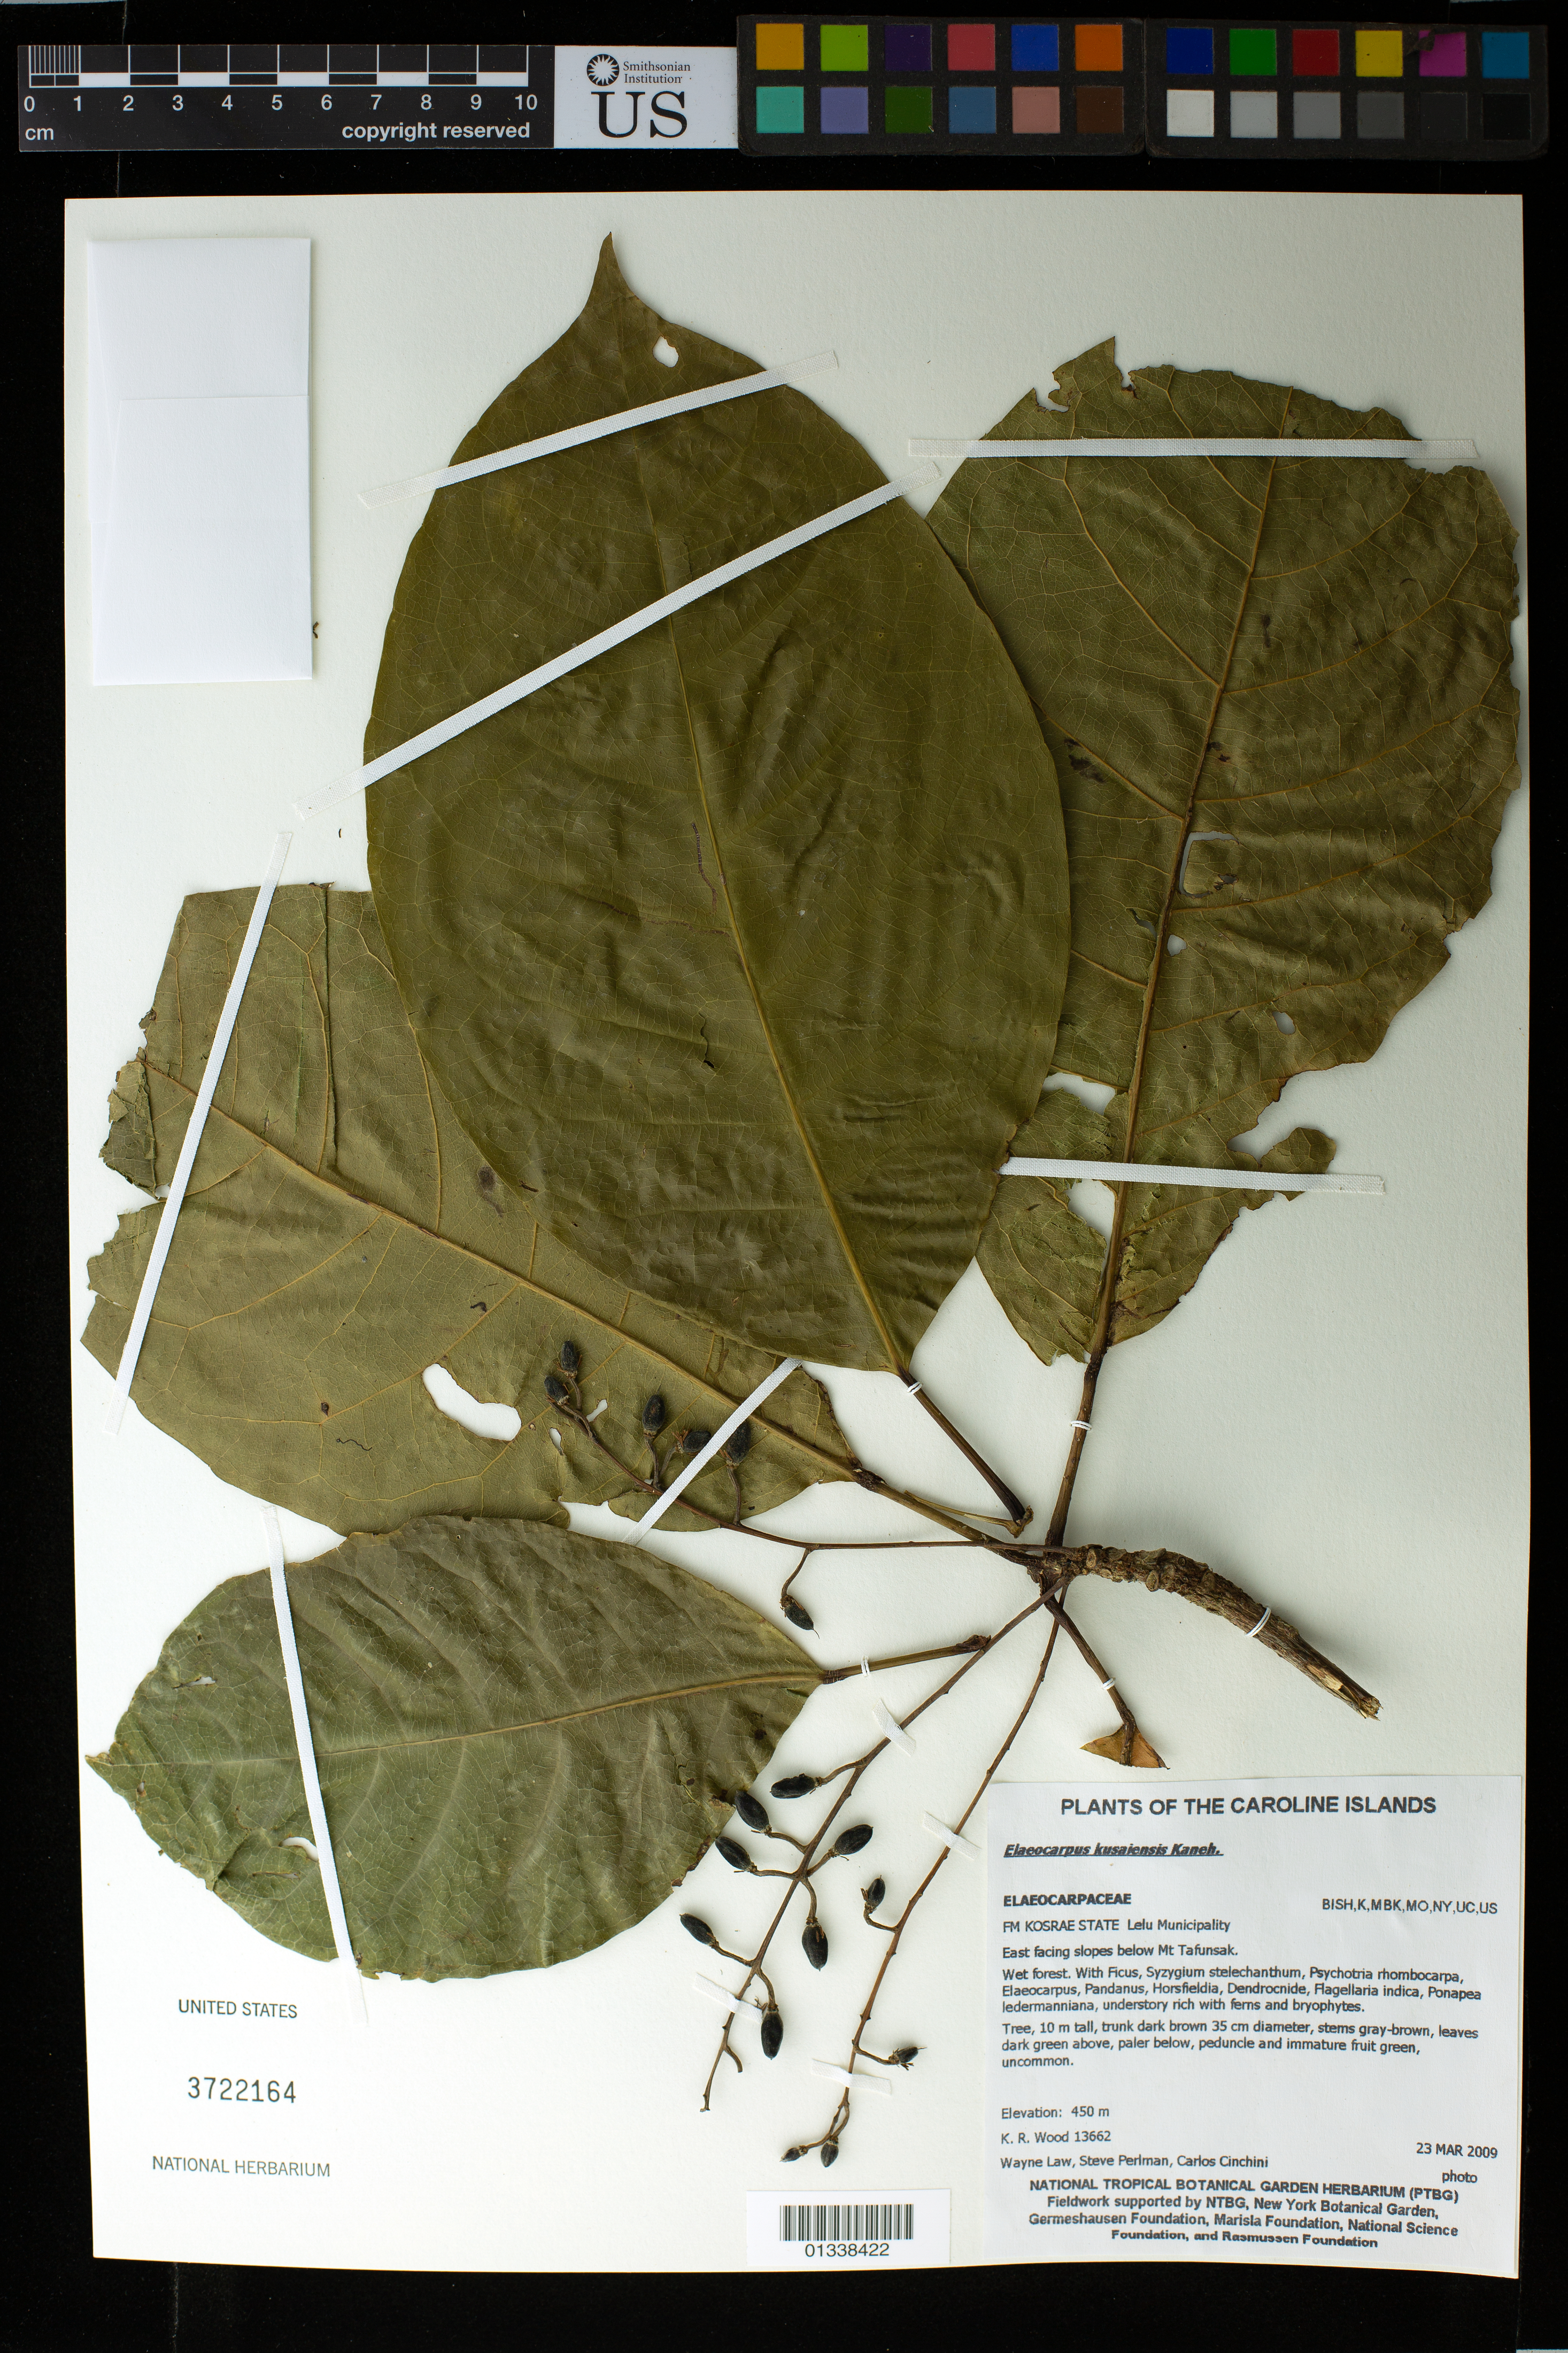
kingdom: Plantae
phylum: Tracheophyta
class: Magnoliopsida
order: Oxalidales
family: Elaeocarpaceae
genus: Elaeocarpus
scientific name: Elaeocarpus kusaiensis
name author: Kaneh.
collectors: K. R. Wood, W. Law, S. P. Perlman & C. Cinchini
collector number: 13662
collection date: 2009-03-23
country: Micronesia, Federated States of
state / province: Kosrae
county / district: Lelu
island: Lelu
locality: Kosrae State Lelu Municipality. East facing slopes below Mt Tafunsak.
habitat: Wet forest. Understory rich with ferns and bryophytes.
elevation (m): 450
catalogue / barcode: US 3722164